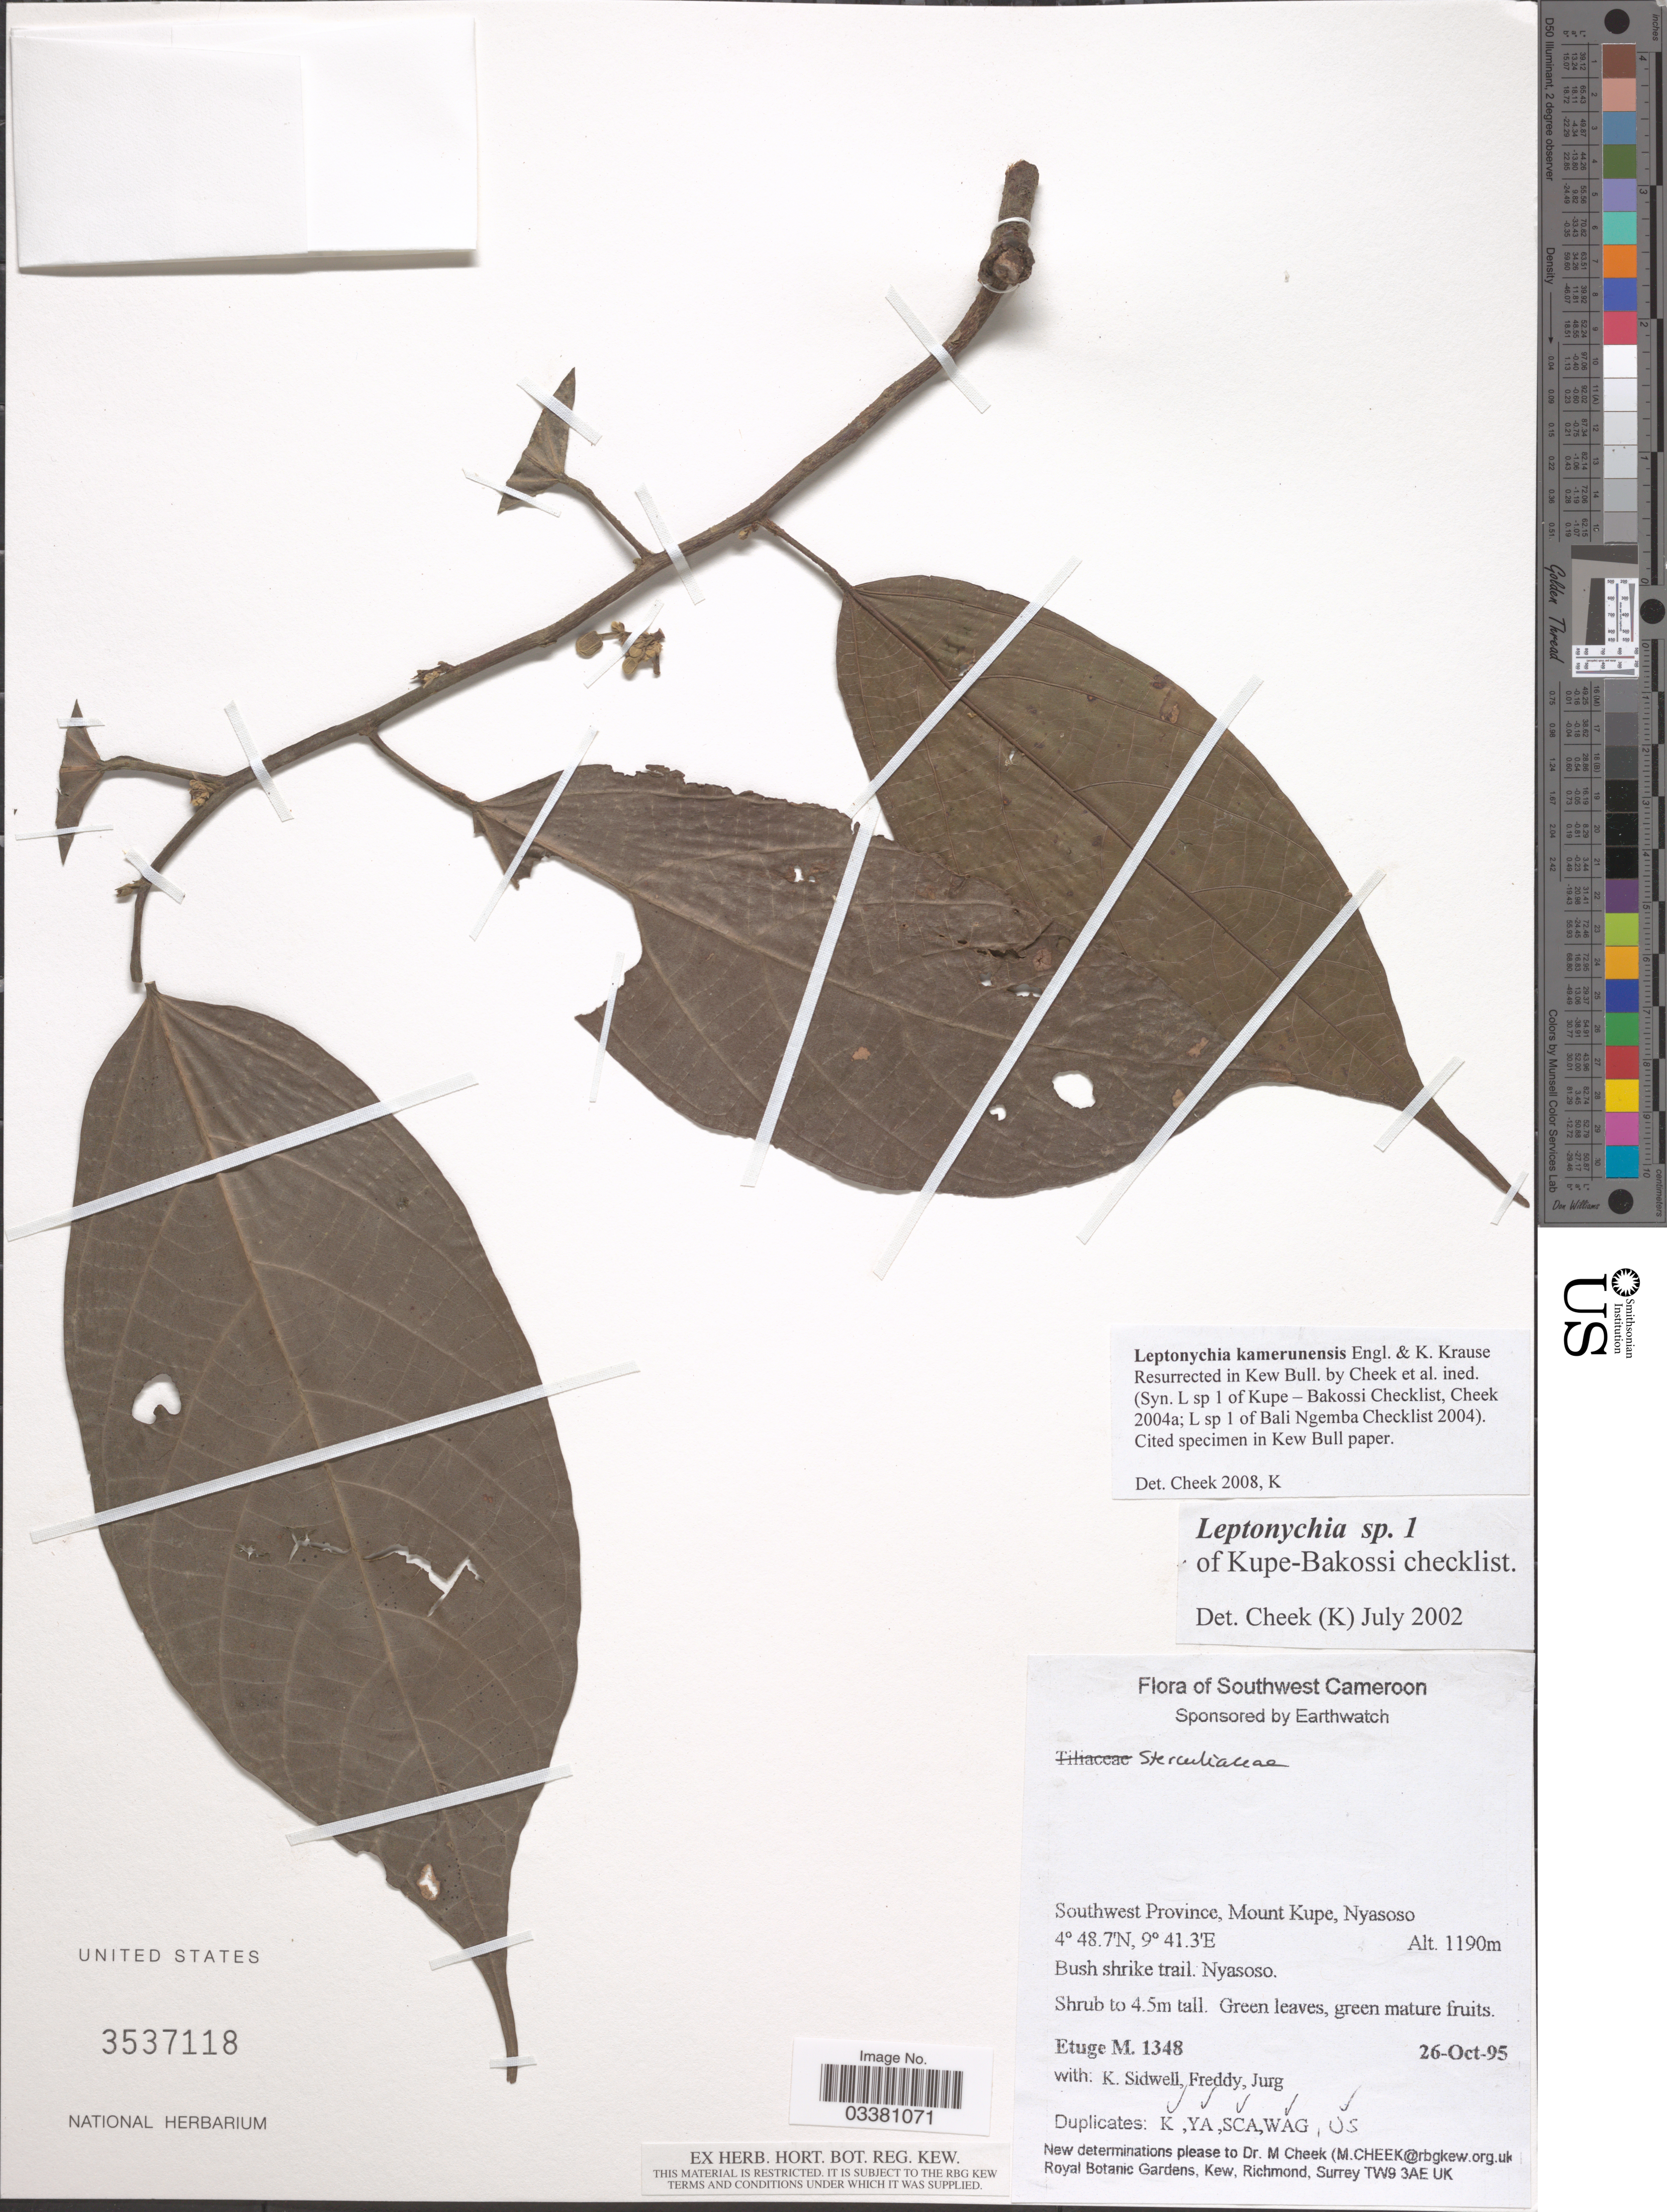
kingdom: Plantae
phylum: Tracheophyta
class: Magnoliopsida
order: Malvales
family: Malvaceae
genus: Leptonychia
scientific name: Leptonychia kamerunensis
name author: Engl. & K. Krause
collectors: M. Etuge, K. Sidwell, -. Freddy & Jung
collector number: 1348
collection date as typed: Transcribed d/m/y: 26/10/95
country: Cameroon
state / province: Sud-Ouest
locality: Southwest Cameroon. Southwest Province, Mount Kupe, Nyasoso. Bush shrike trail. Nyasoso.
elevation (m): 1190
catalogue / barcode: US 3537118